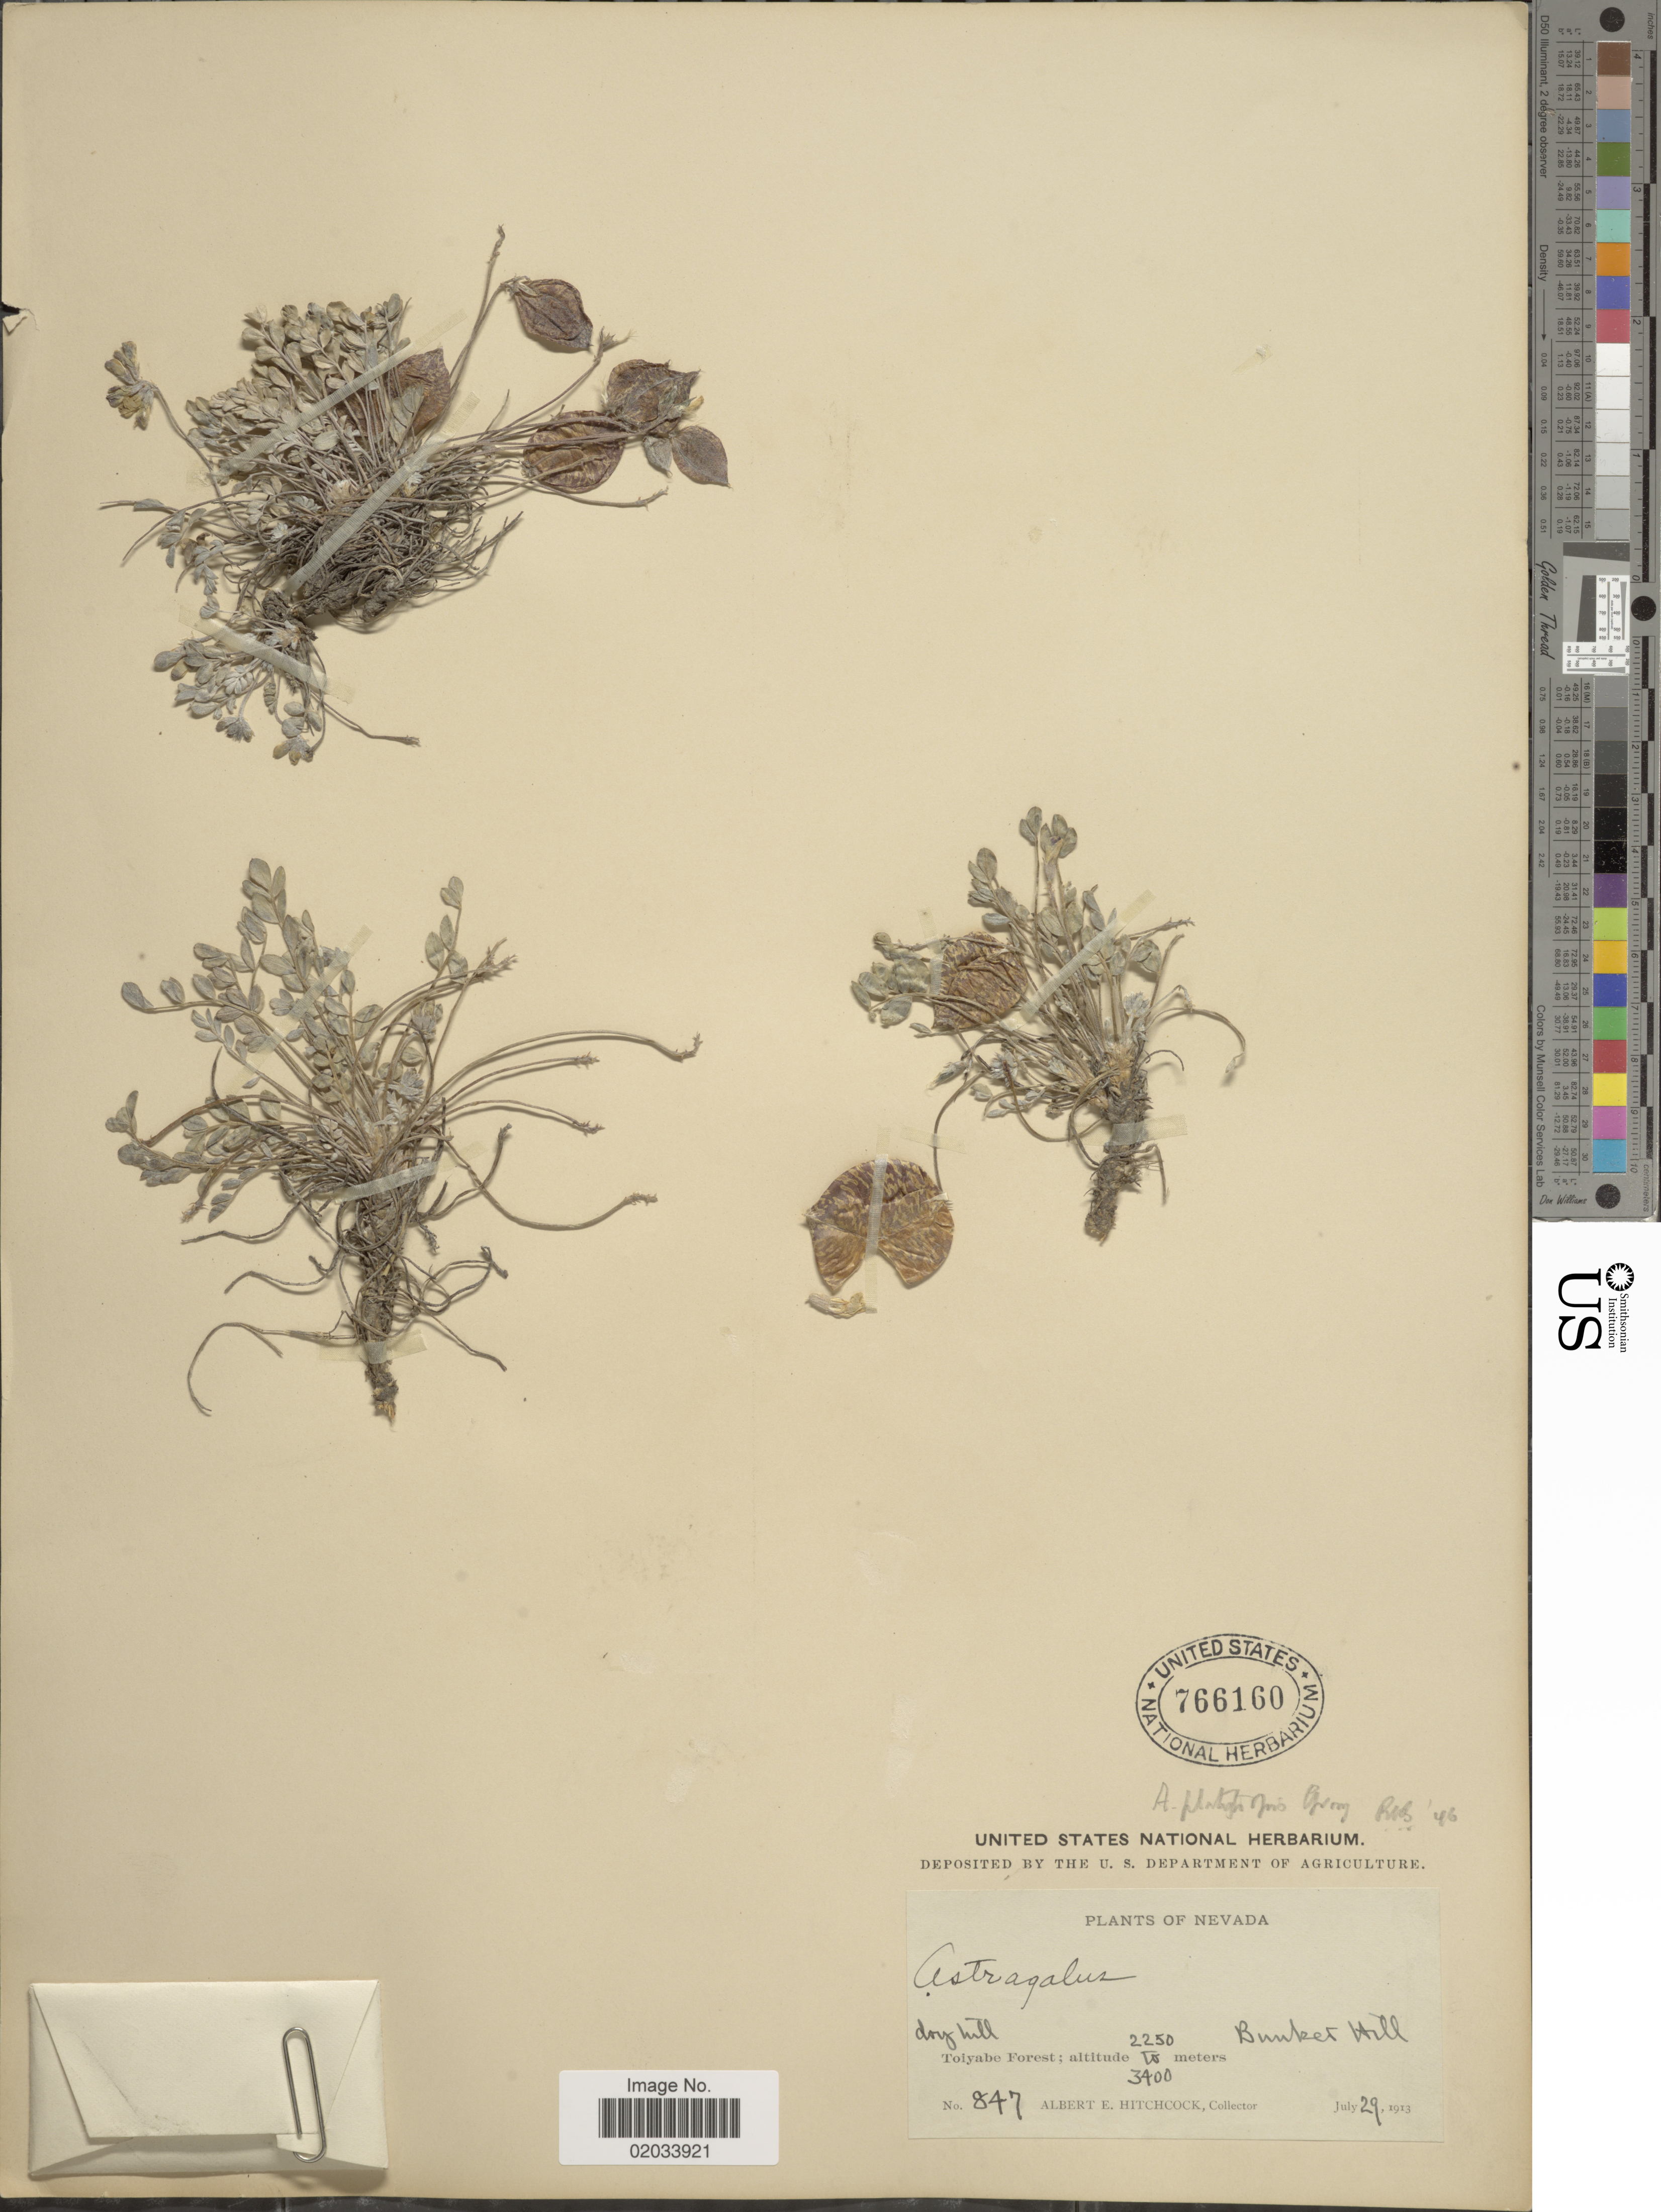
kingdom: Plantae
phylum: Tracheophyta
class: Magnoliopsida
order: Fabales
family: Fabaceae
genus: Astragalus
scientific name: Astragalus platytropis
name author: A. Gray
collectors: A. Hitchcock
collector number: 847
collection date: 1913-07-29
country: United States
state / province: Nevada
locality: Toiyabe Forest. Bunker Hill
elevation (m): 2250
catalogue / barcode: US 766160